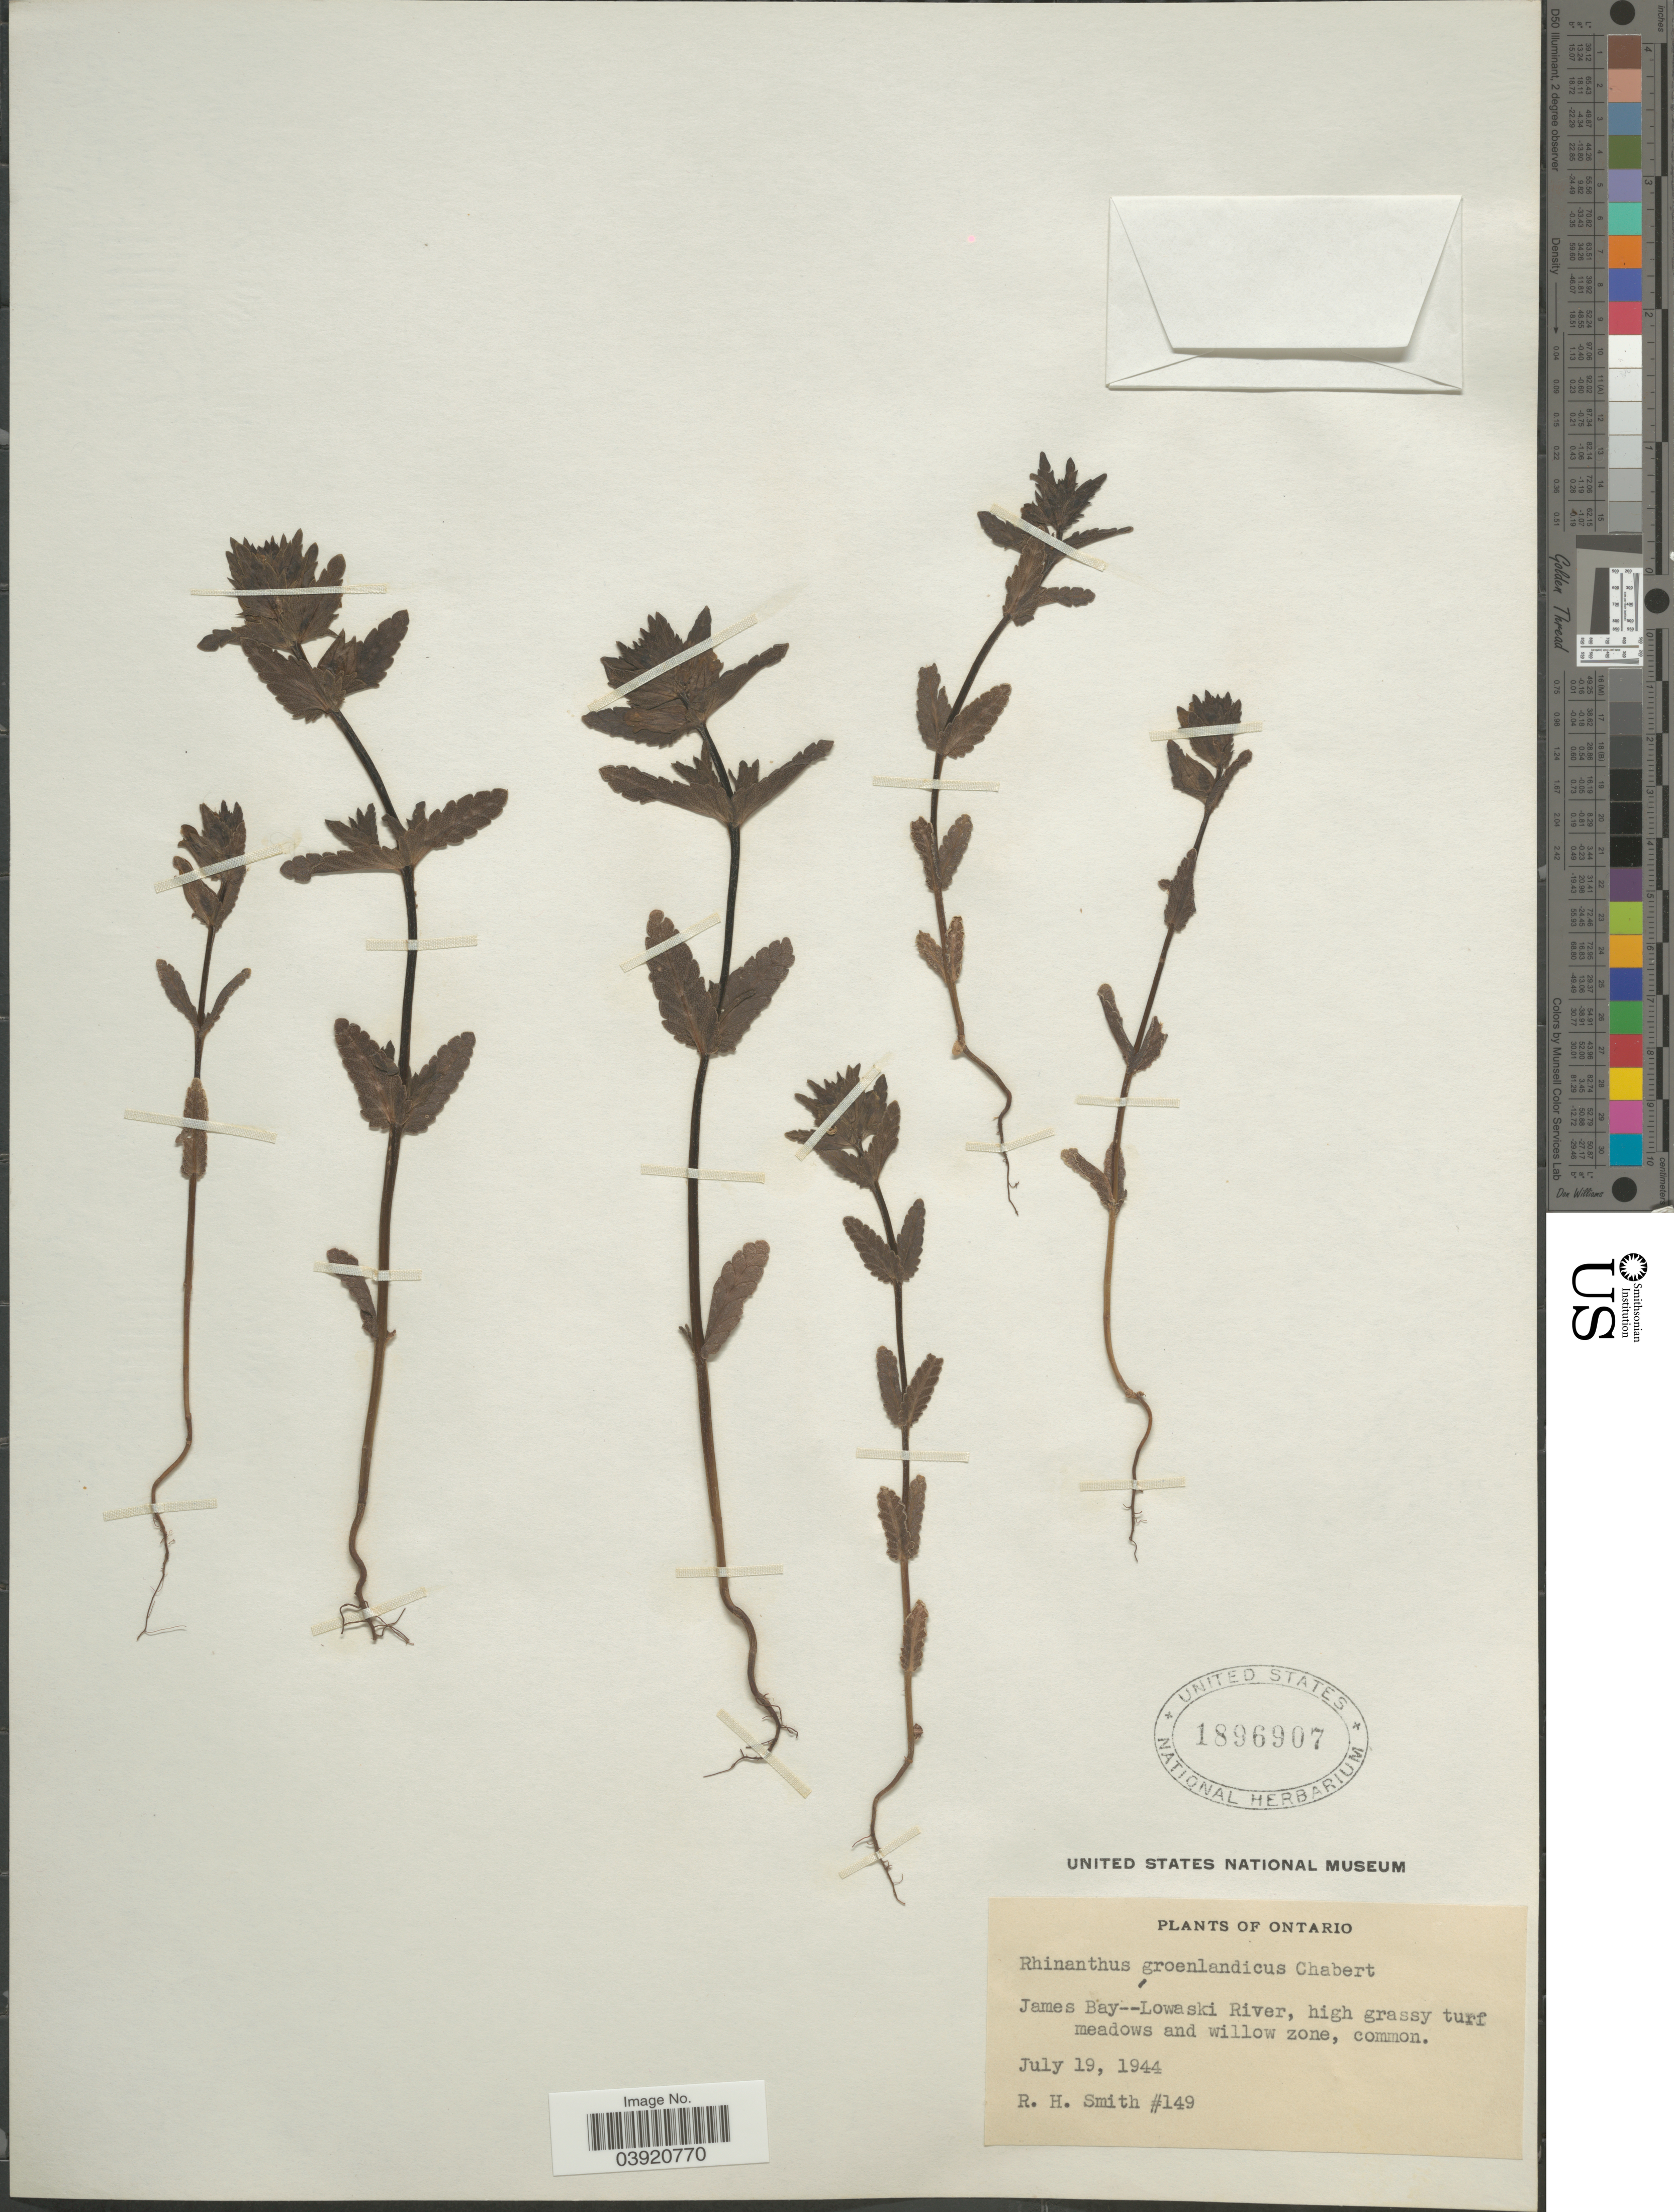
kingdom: Plantae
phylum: Tracheophyta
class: Magnoliopsida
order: Lamiales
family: Orobanchaceae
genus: Rhinanthus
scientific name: Rhinanthus groenlandicus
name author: Chabert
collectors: R. H. Smith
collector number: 149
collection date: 1944-07-19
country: Canada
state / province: Ontario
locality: James Bay--Lowaski River.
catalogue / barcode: US 1896907